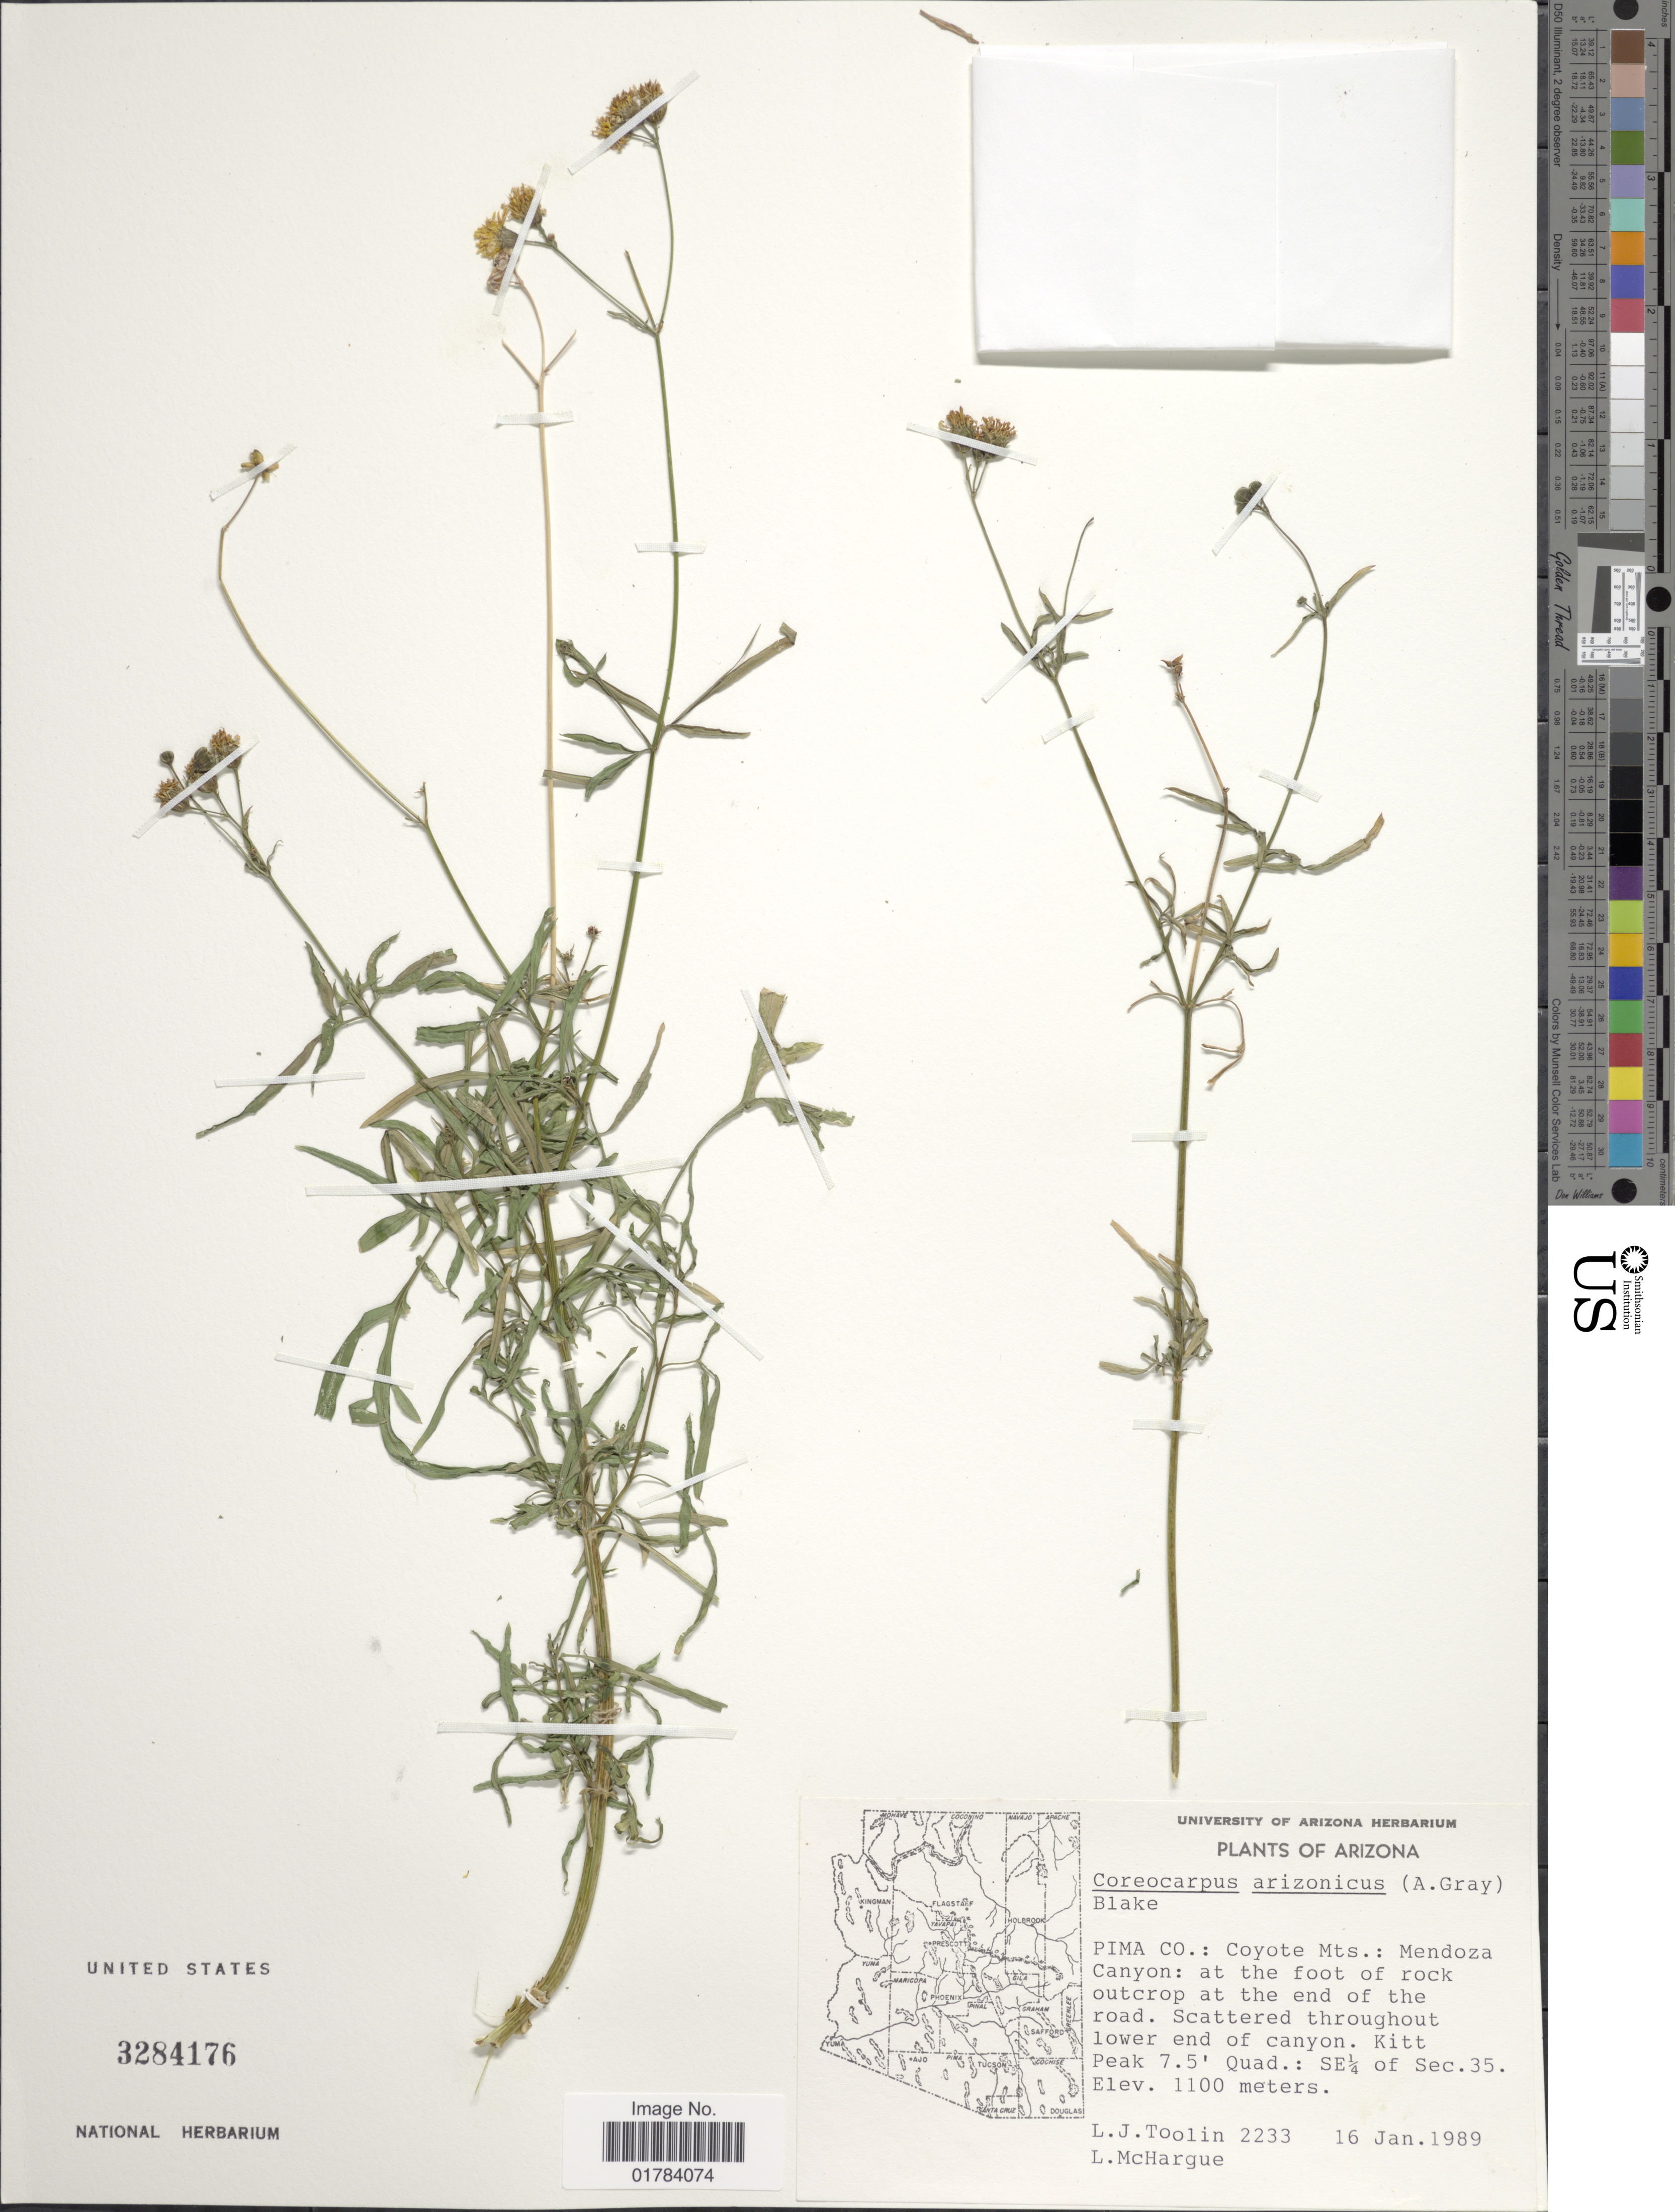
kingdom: Plantae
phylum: Tracheophyta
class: Magnoliopsida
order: Asterales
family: Asteraceae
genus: Coreocarpus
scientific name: Coreocarpus arizonicus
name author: (A. Gray) S.F. Blake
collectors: L. J. Toolin & L. Mchargue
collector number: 2233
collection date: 1989-01-16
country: United States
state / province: Arizona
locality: Pima Co. Coyote Mts: Mendoza Canyon, Kitt Peak7.5' Quad: SE ¼ of Sec. 35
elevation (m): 1100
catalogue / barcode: US 3284176